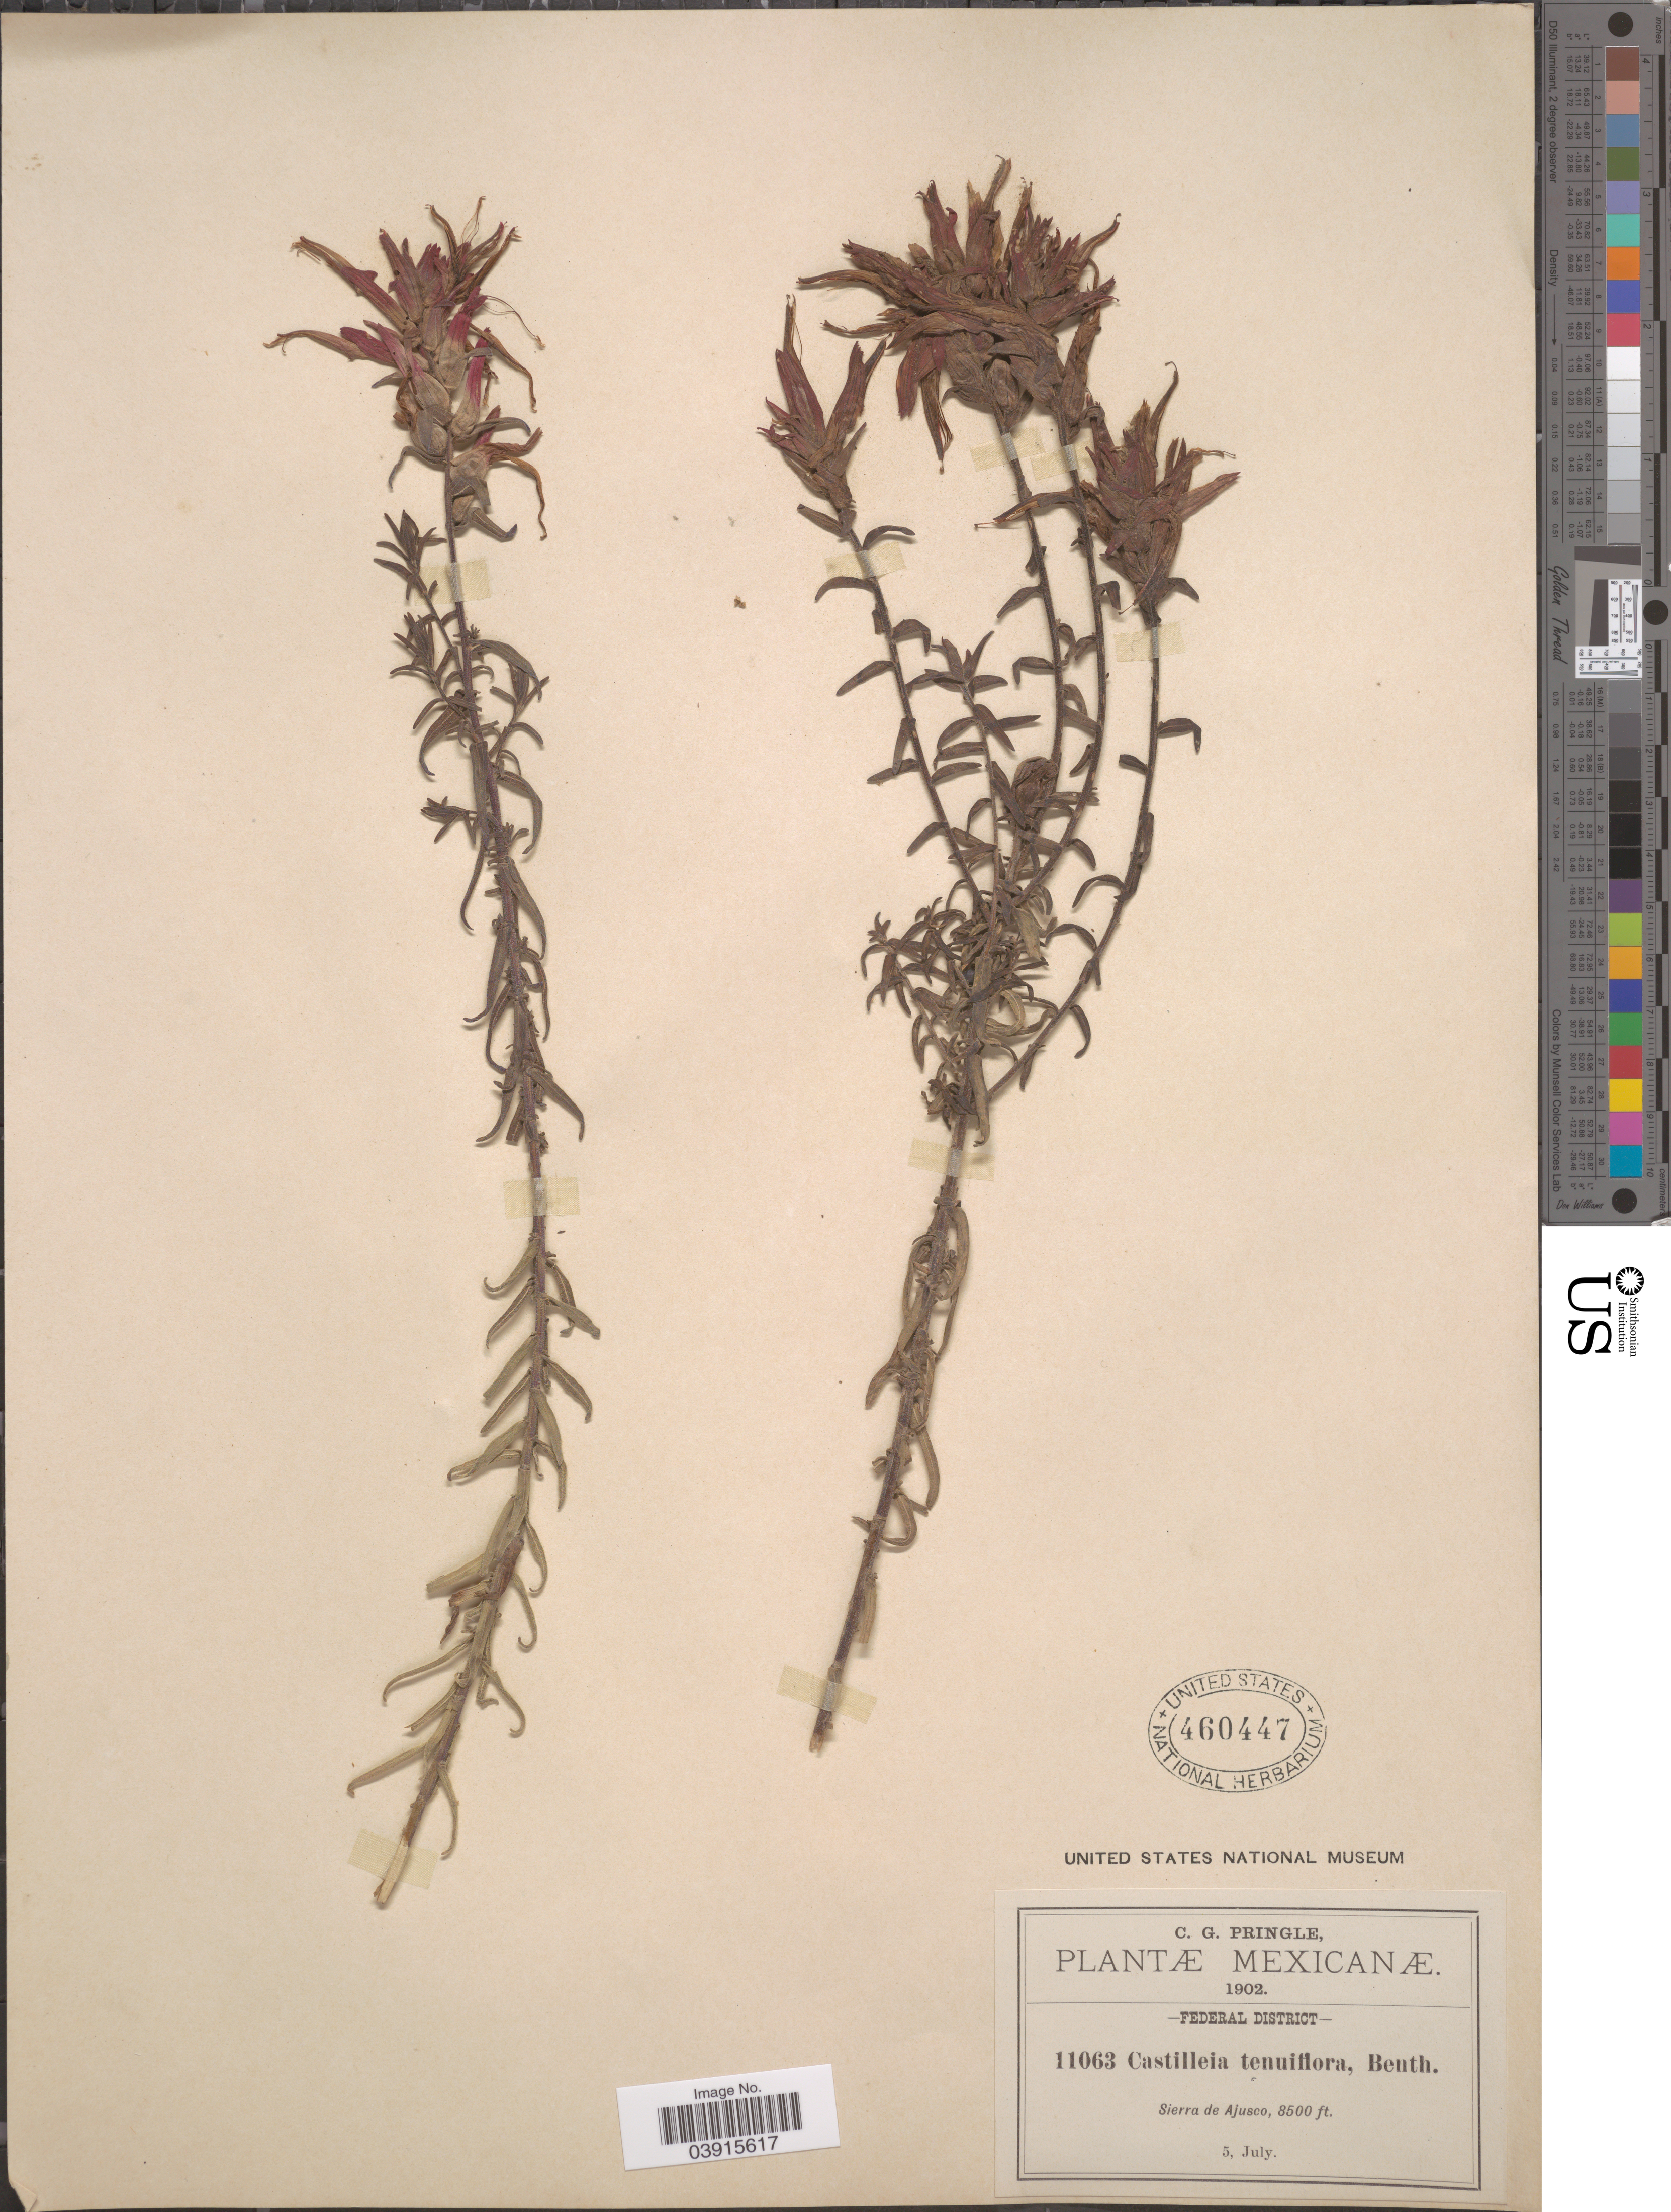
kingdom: Plantae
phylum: Tracheophyta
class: Magnoliopsida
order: Lamiales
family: Orobanchaceae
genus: Castilleja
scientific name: Castilleja tenuiflora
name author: Benth.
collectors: C. G. Pringle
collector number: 11063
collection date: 1902-07-05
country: Mexico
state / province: Distrito Federal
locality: Federal District. Sierra de Ajusco.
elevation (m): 2591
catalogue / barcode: US 460447